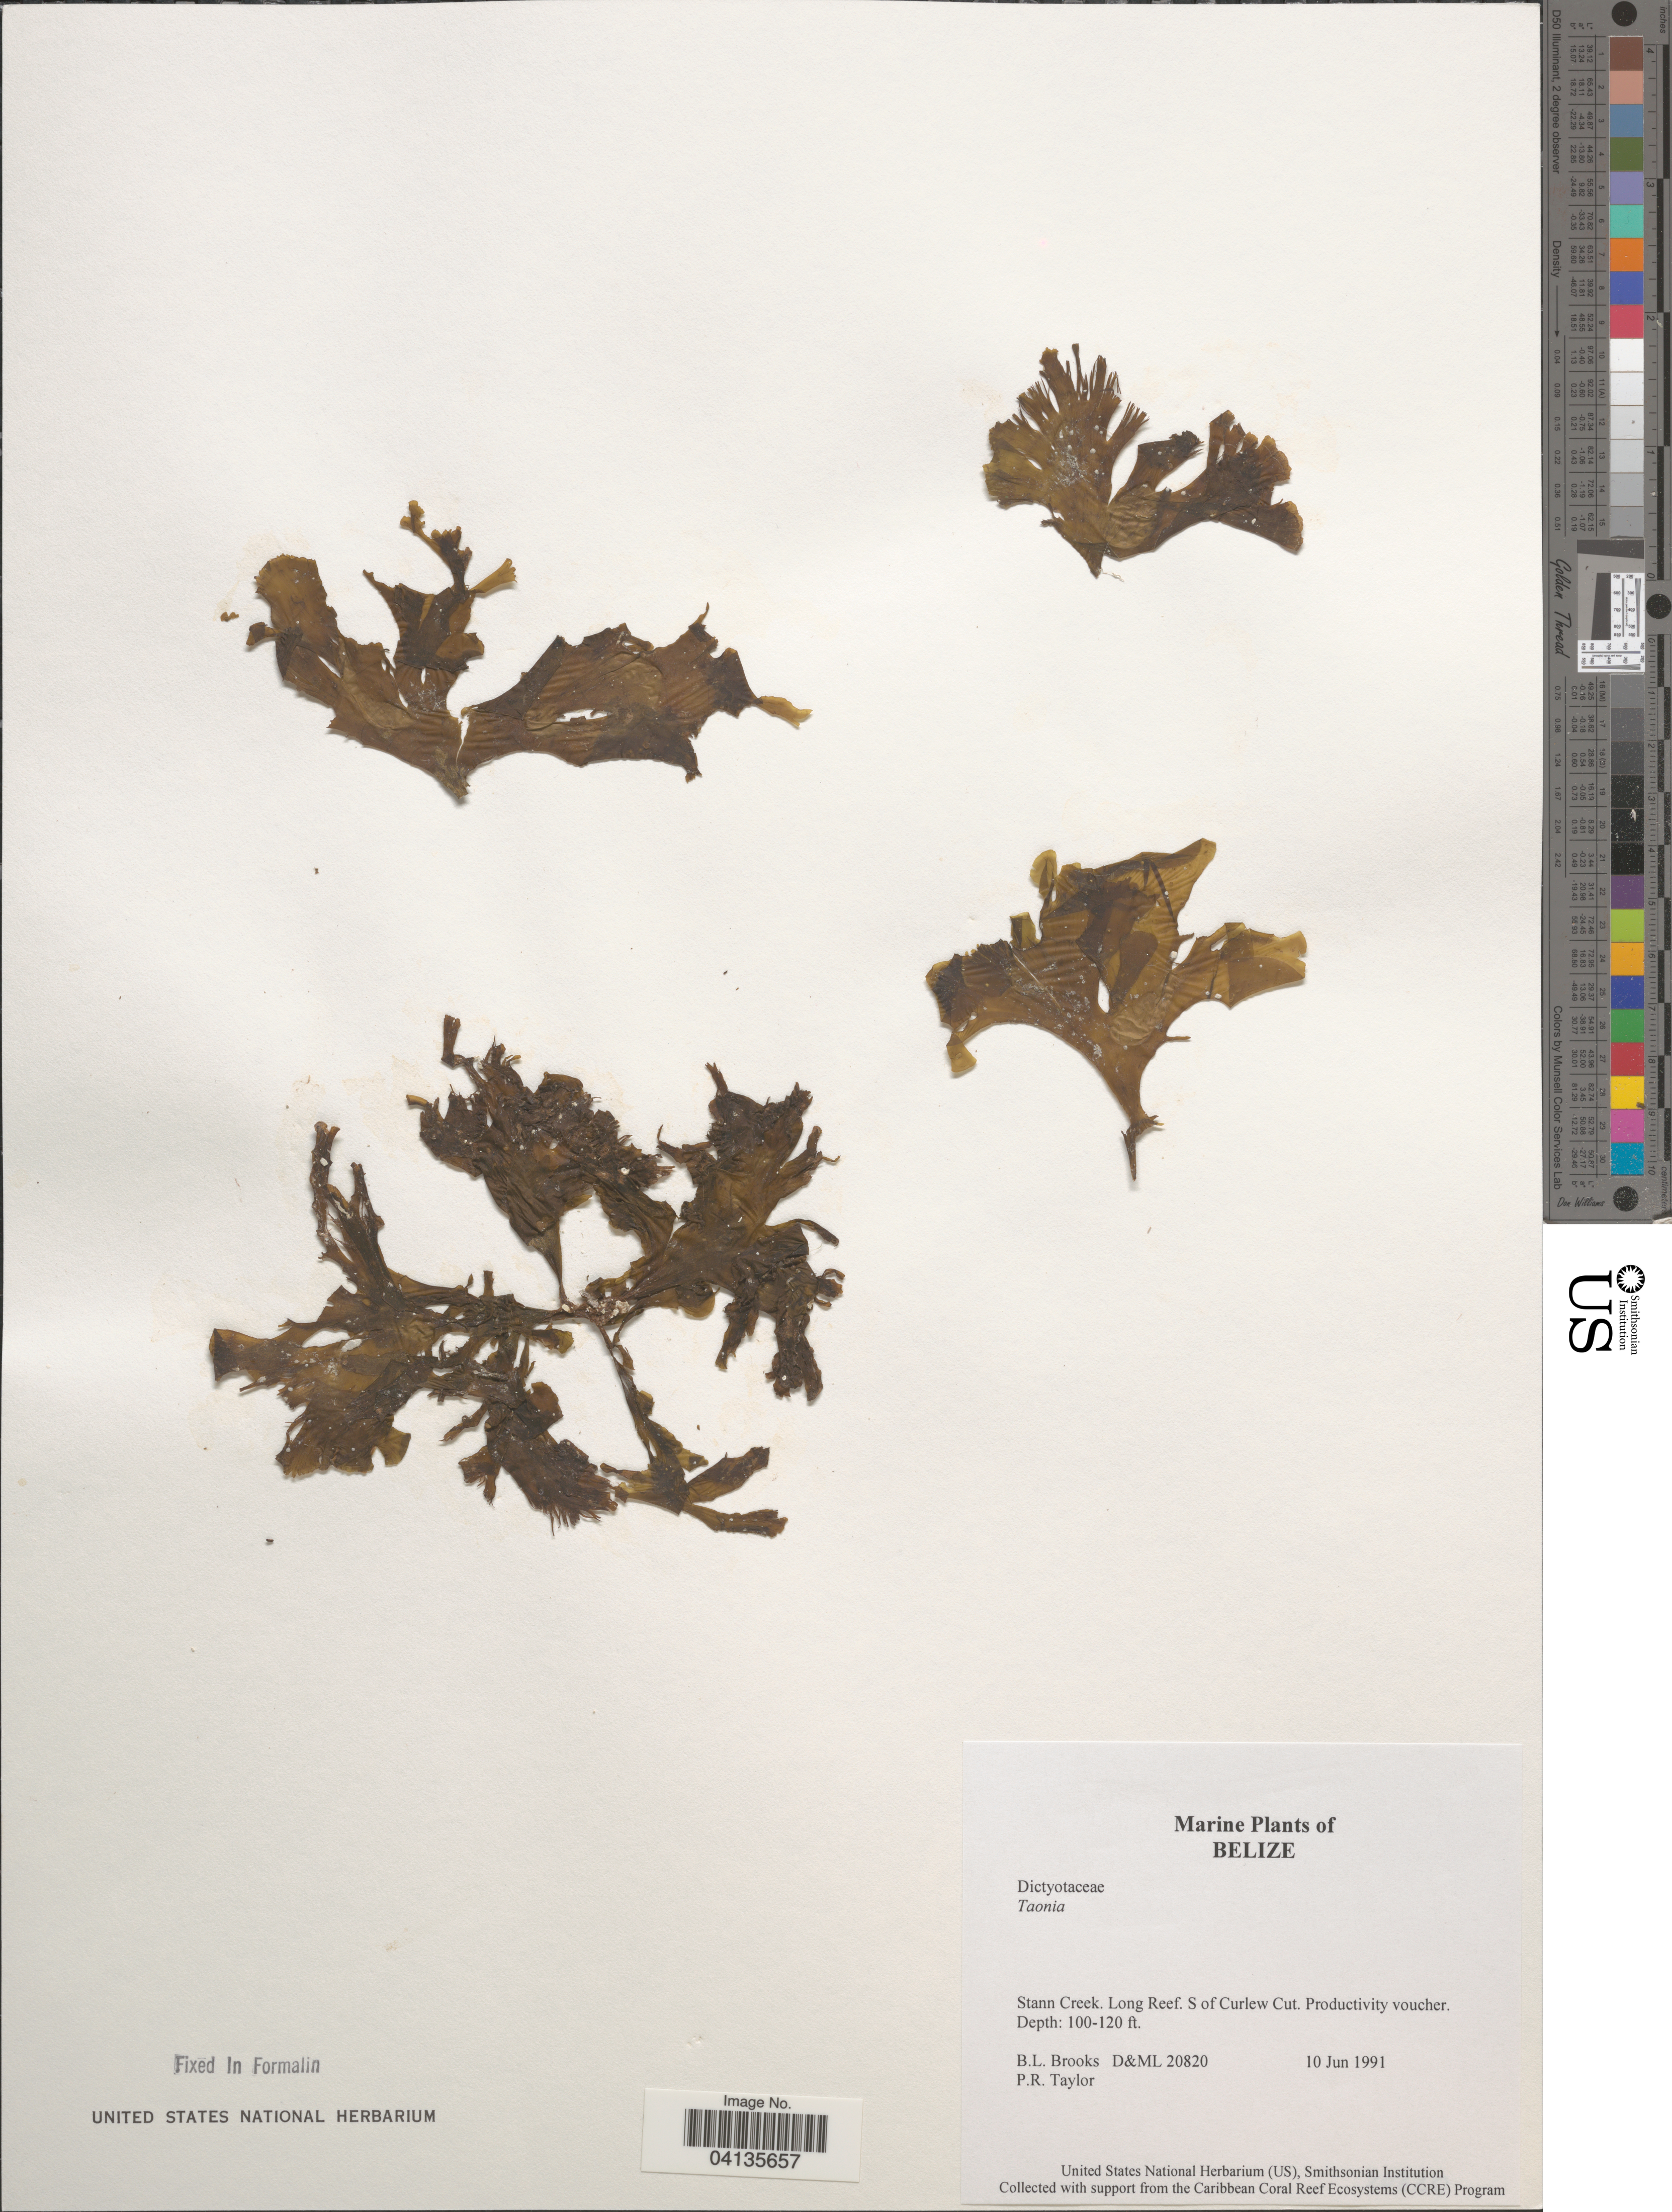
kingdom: Chromista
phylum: Ochrophyta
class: Phaeophyceae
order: Dictyotales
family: Dictyotaceae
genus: Taonia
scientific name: Taonia sp.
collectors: B. Brooks & P. R. Taylor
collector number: D&ML20820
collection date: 1991-06-10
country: Belize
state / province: Stann Creek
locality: Long Reef. S of Curlew Cut. Productivity voucher.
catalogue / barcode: US 238495